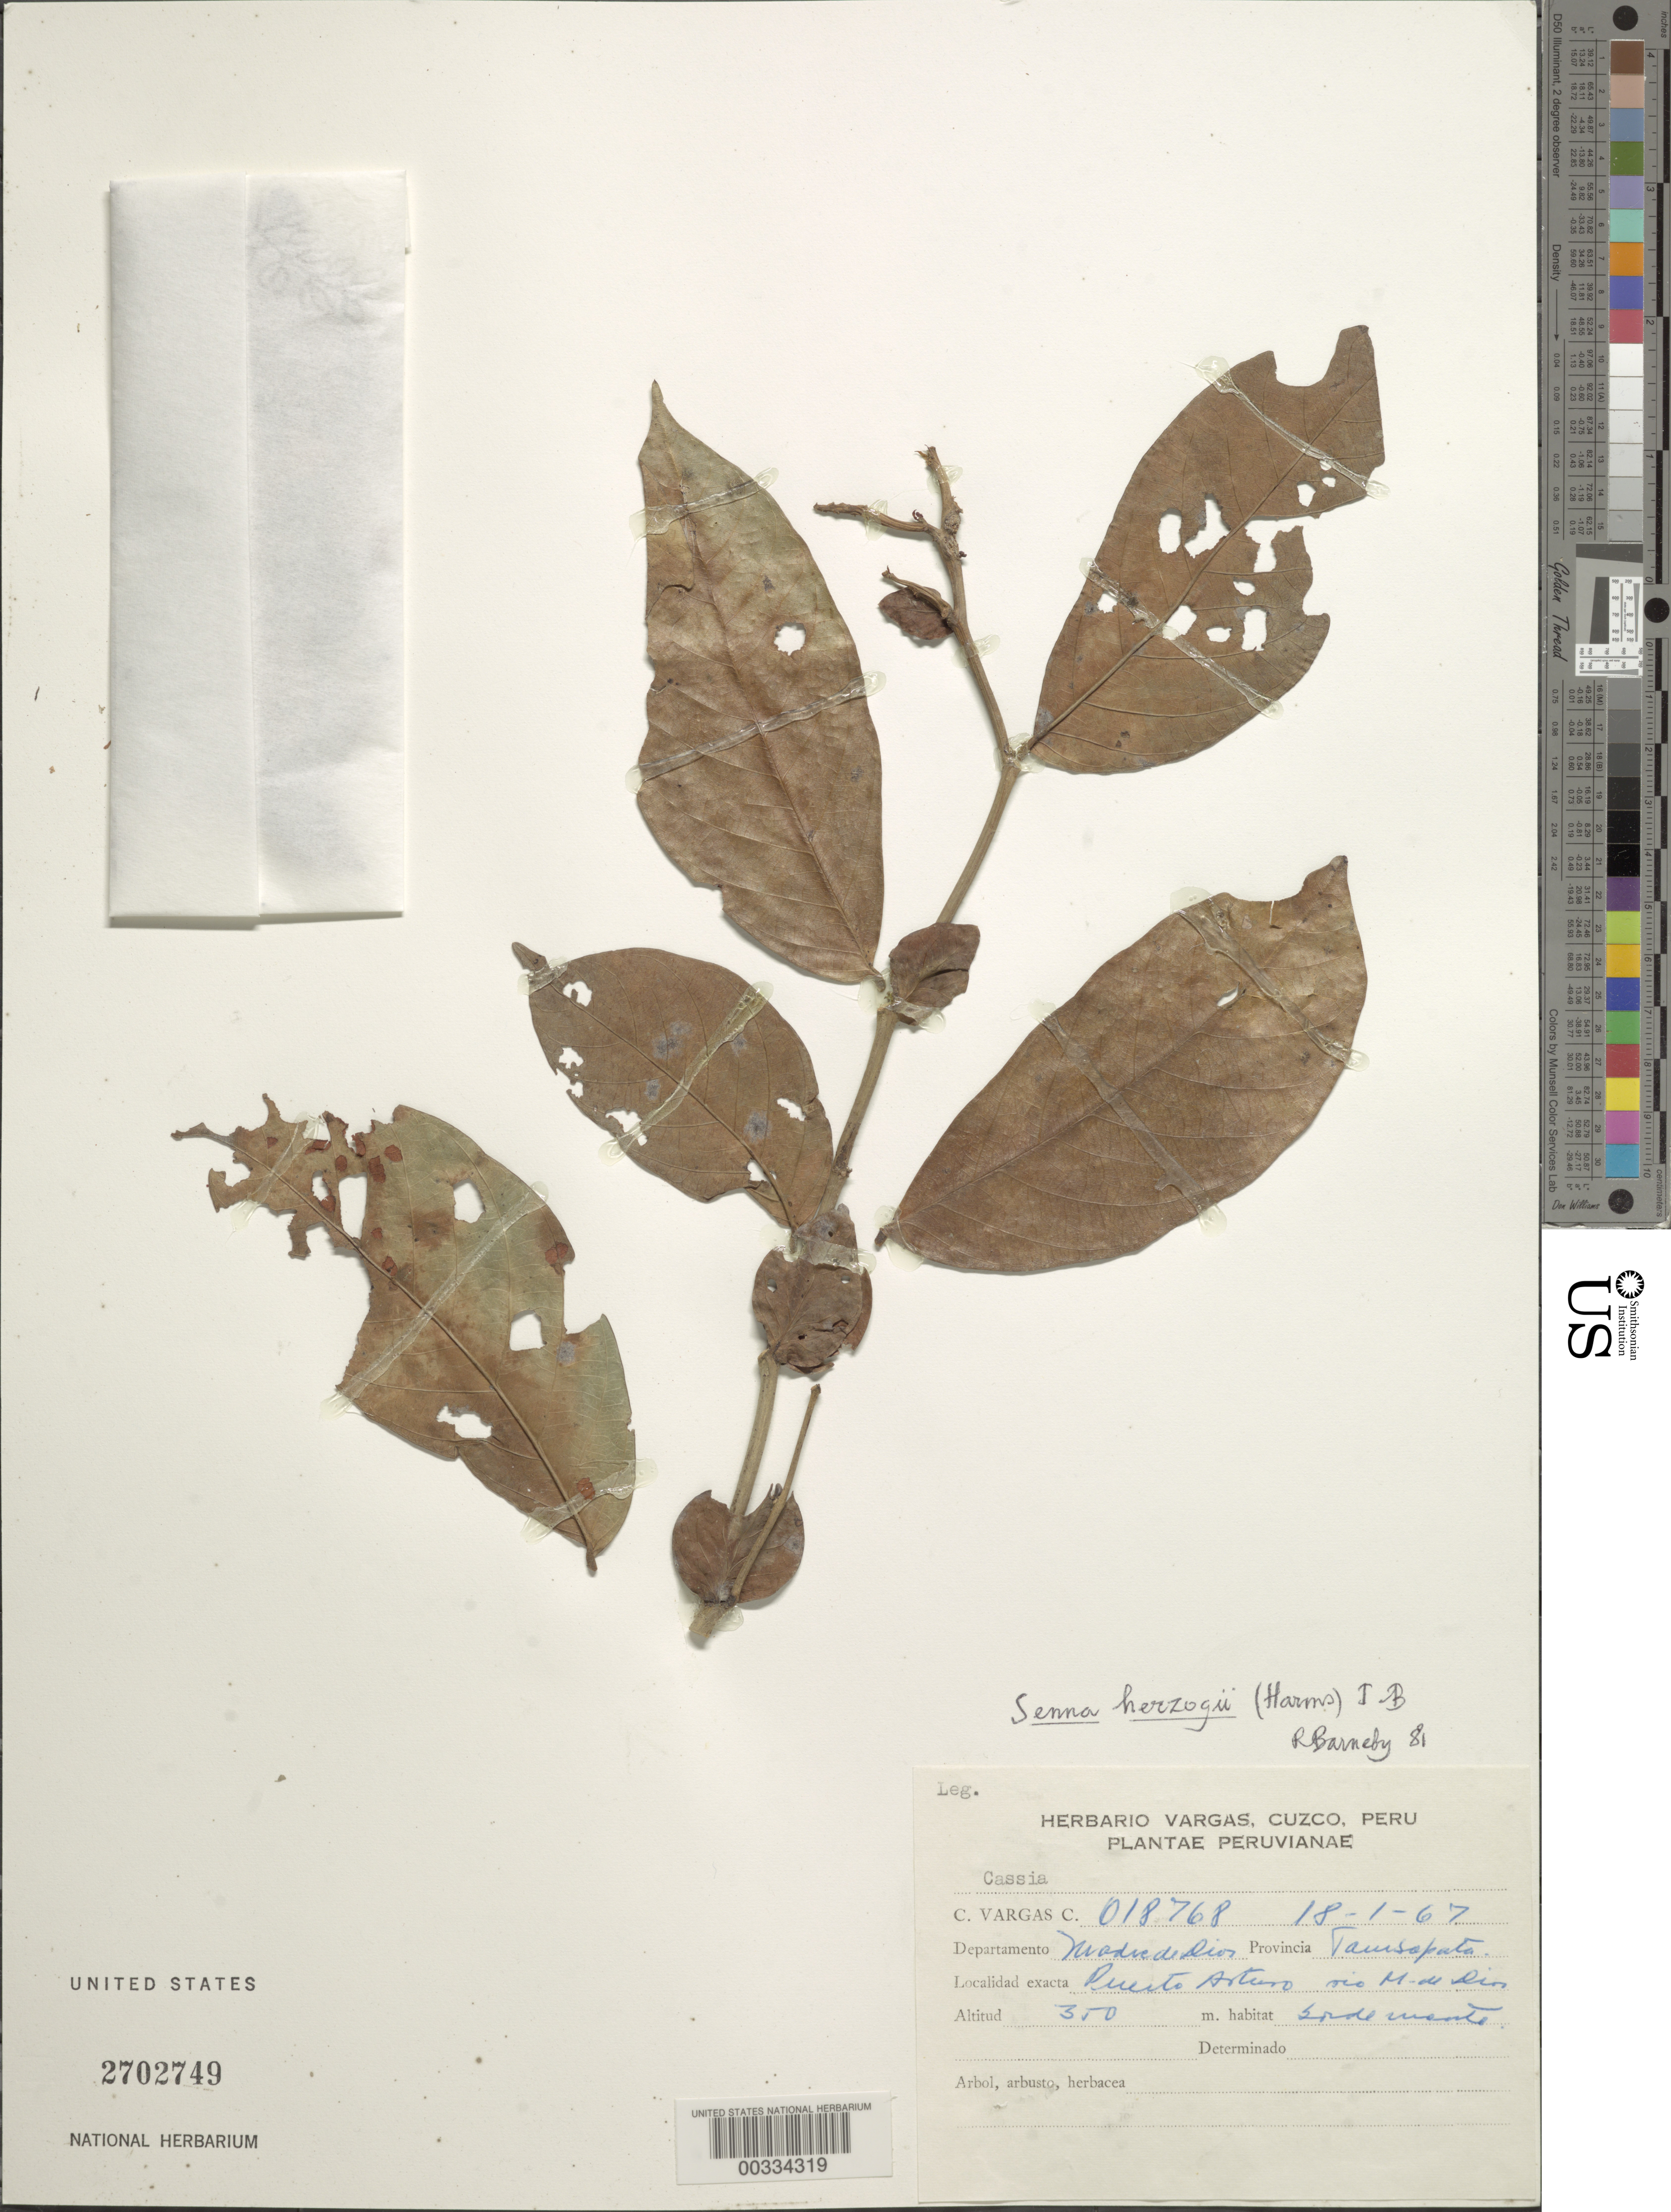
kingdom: Plantae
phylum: Tracheophyta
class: Magnoliopsida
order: Fabales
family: Fabaceae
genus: Senna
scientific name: Senna herzogii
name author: (Harms) H.S. Irwin & Barneby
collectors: C. Vargas Calderón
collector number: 018768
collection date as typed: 18 Jan 1967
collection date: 1967-01-18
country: Peru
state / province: Madre de Dios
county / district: Tambopata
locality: Puerto arturo, rio madre de dios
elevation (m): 350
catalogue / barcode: US 2702749